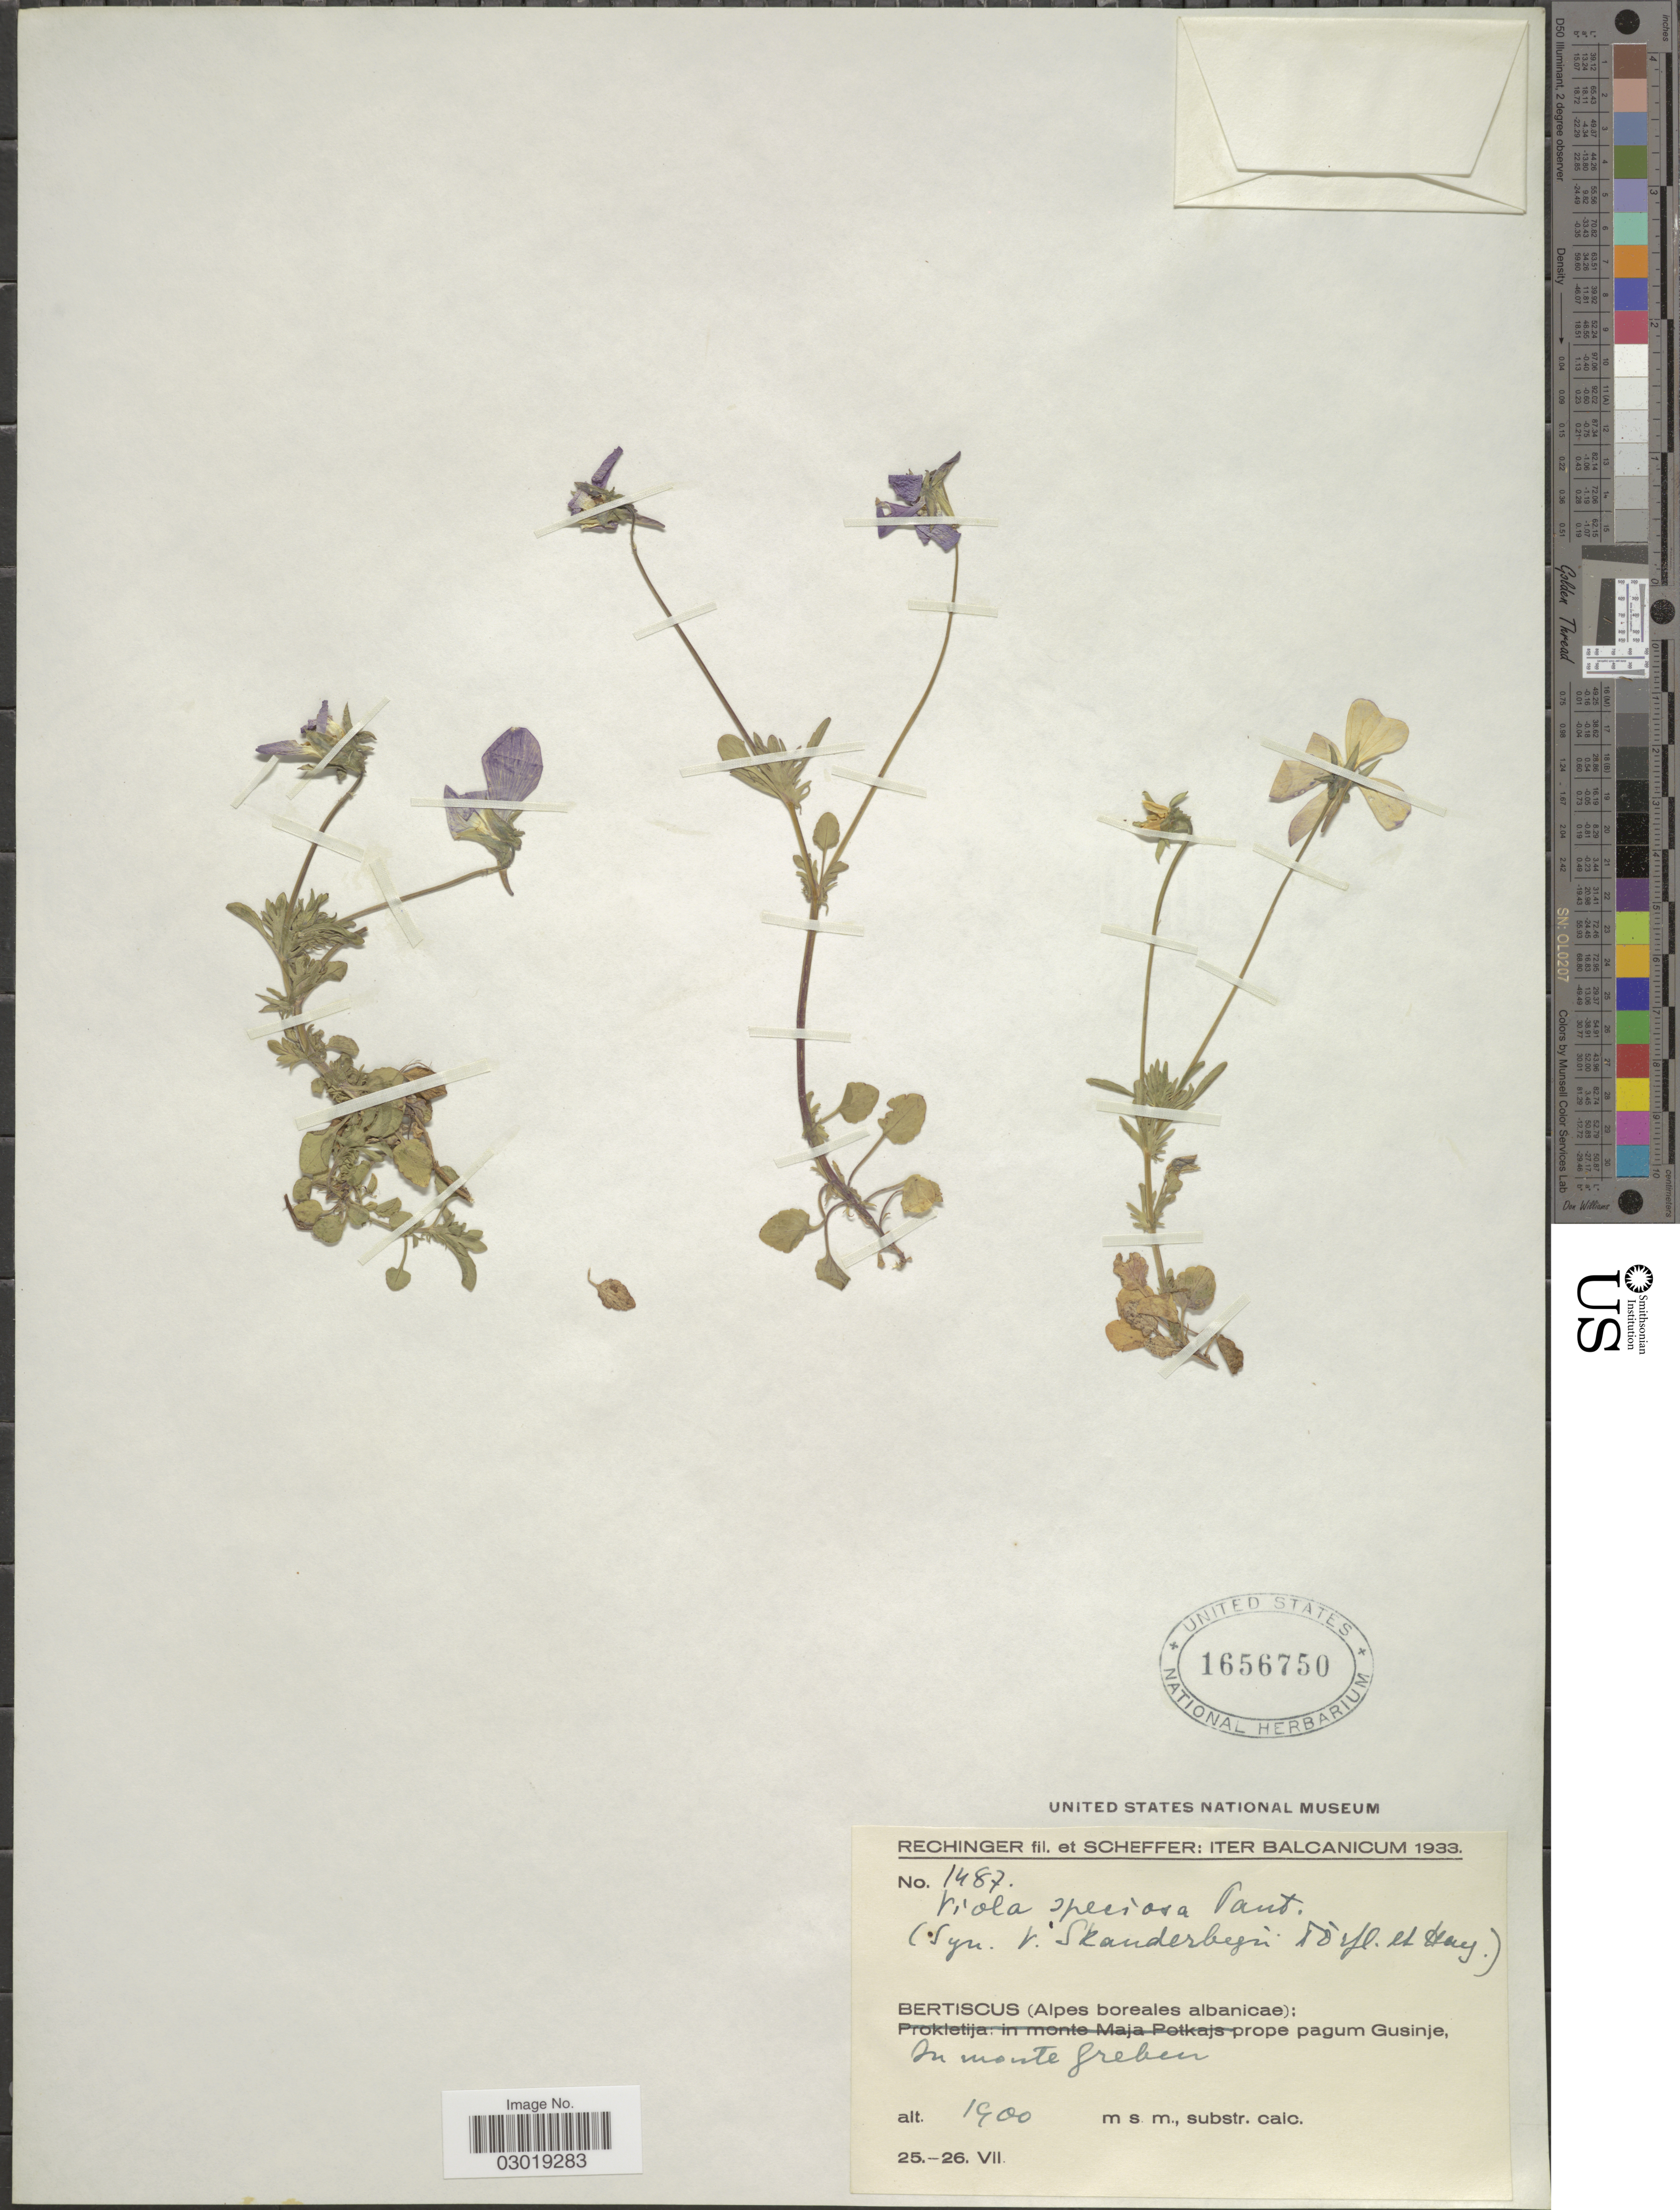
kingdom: Plantae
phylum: Tracheophyta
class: Magnoliopsida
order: Malpighiales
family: Violaceae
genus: Viola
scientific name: Viola speciosa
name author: Schrad. ex Rchb.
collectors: -- Rechinger & Scheffer, --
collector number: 1487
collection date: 1933-07-25/1933-07-26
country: Albania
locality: Iter Balcanicum, Bertiscus (Alpes boreales albanicae); In monte greben prope pagum Gusinje.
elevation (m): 1900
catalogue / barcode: US 1656750